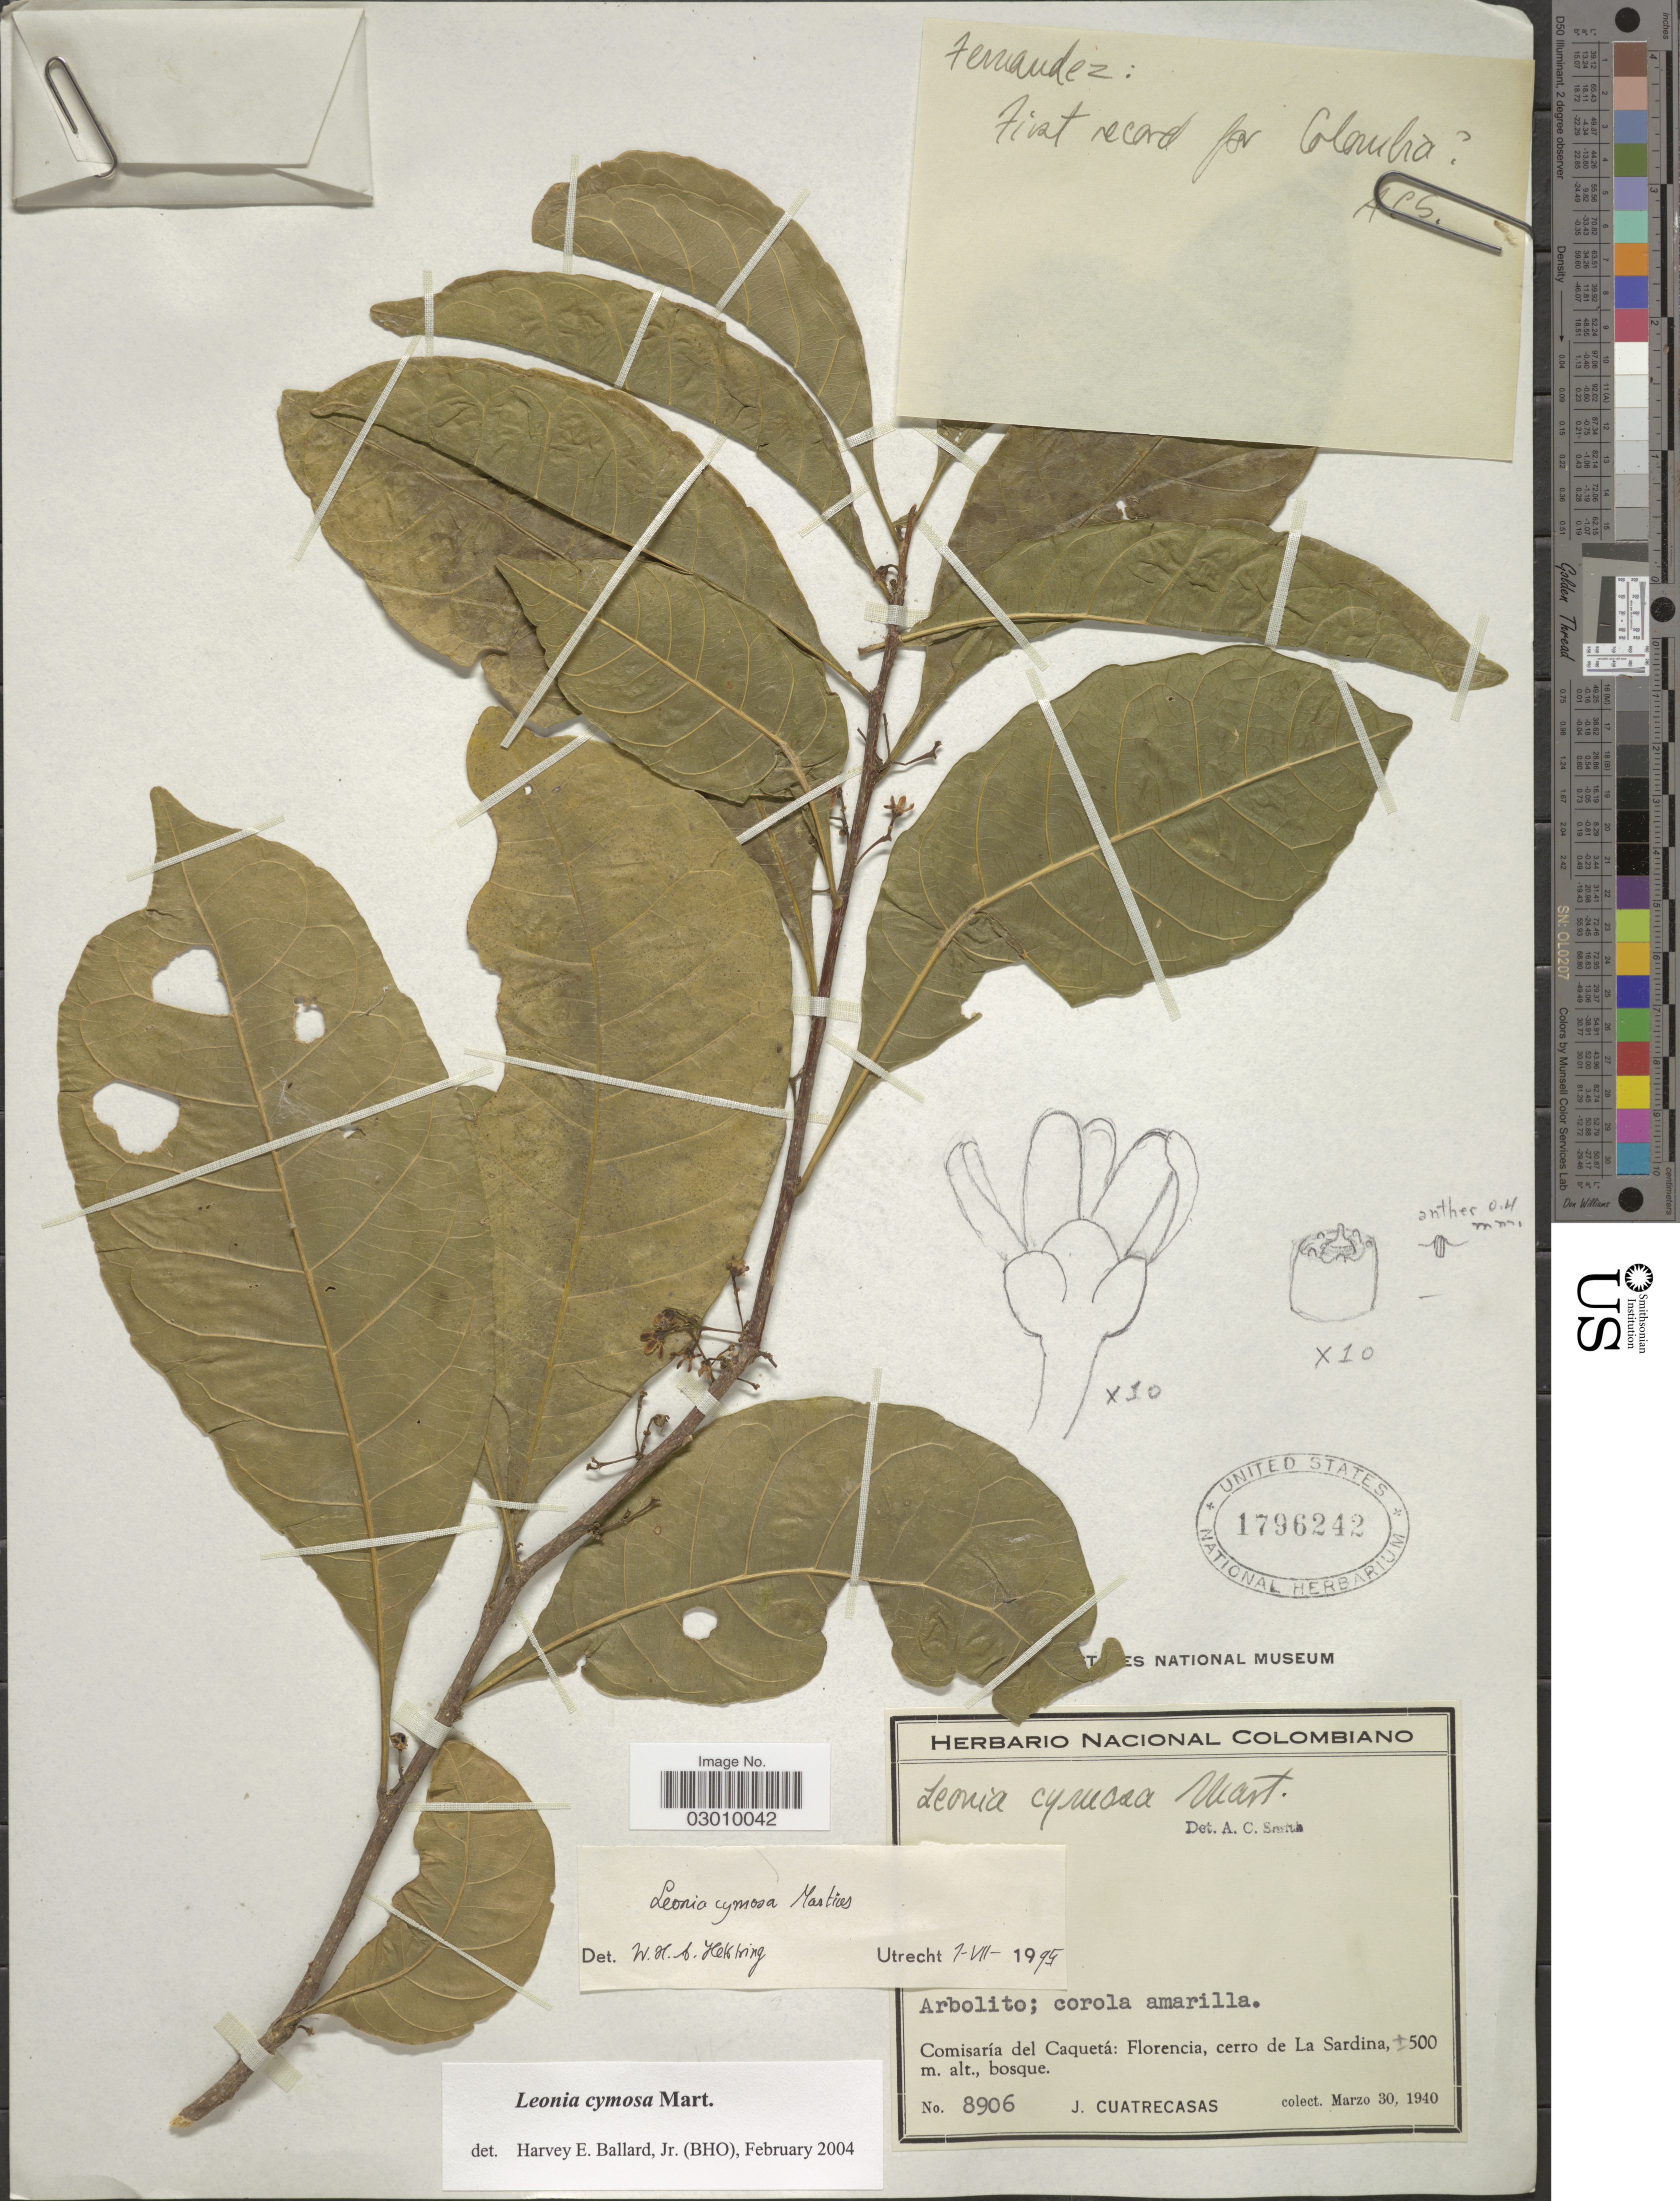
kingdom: Plantae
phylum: Tracheophyta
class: Magnoliopsida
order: Malpighiales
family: Violaceae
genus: Leonia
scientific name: Leonia cymosa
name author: Mart.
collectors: J. Cuatrecasas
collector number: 8906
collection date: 1940-03-30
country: Colombia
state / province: Caquetá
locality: Comisaría del Caquetá: Florencia, cerro de La Sardina.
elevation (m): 500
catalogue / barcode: US 1796242